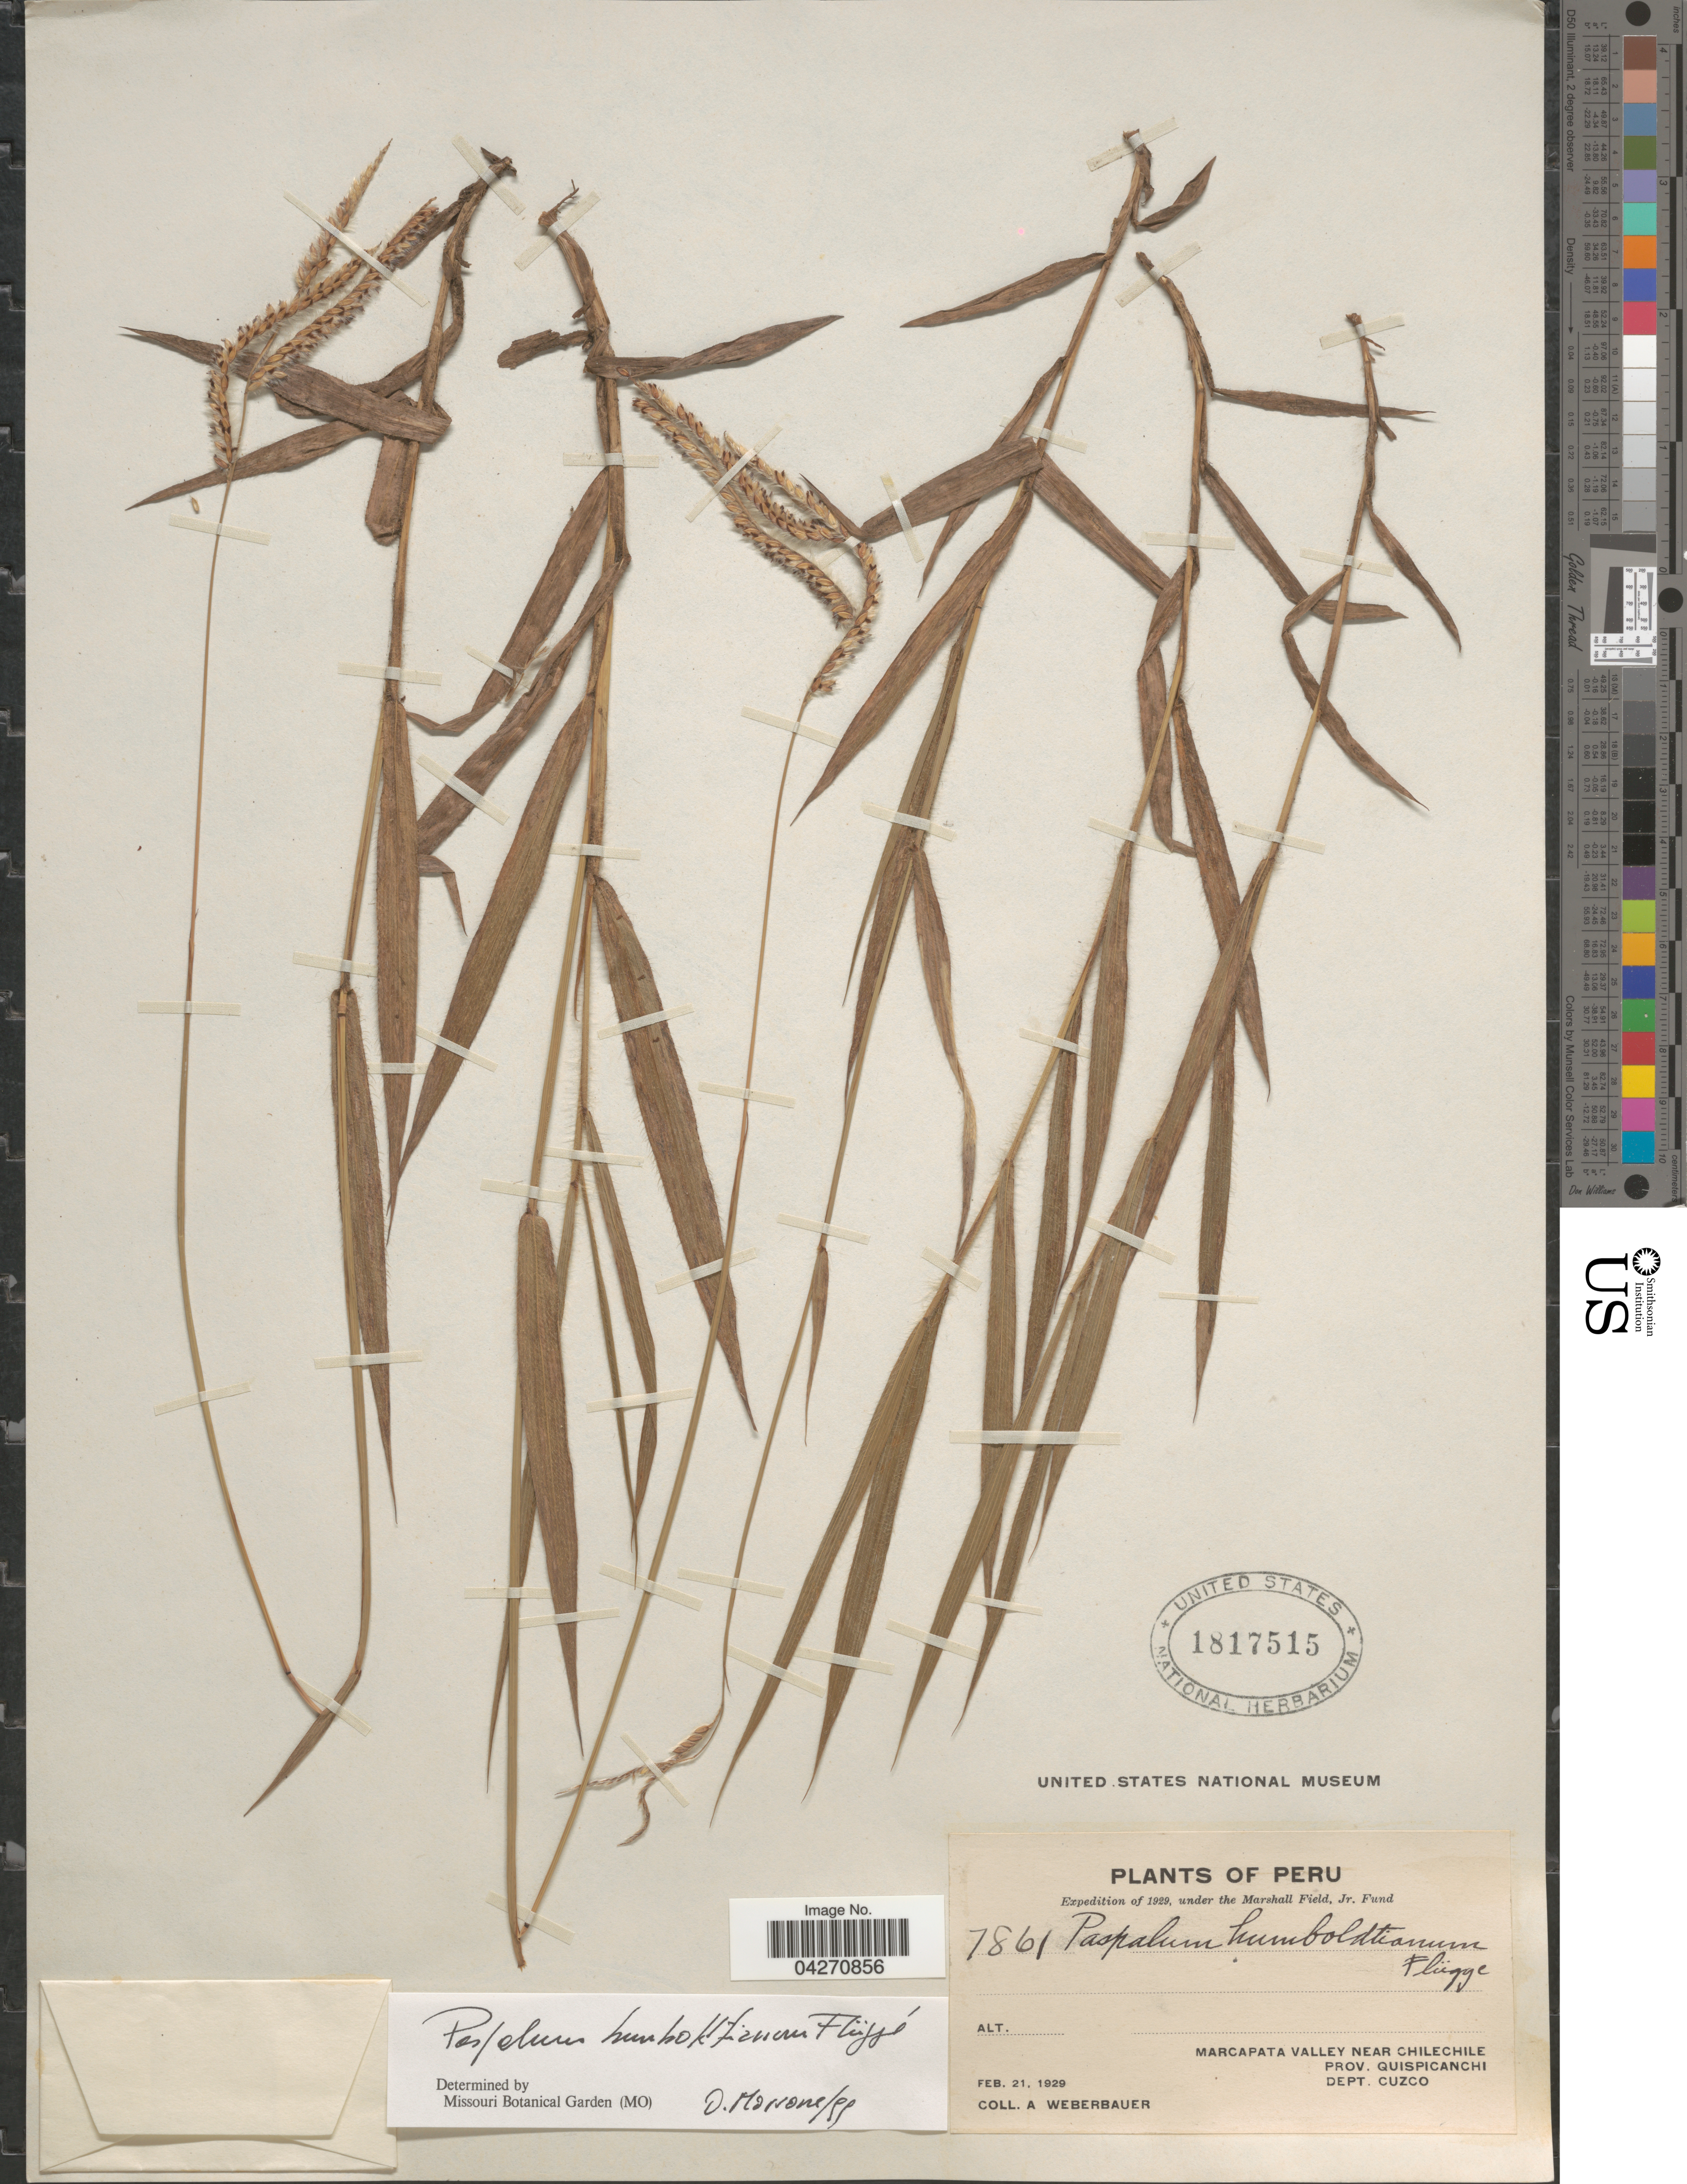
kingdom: Plantae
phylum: Tracheophyta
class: Liliopsida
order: Poales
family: Poaceae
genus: Paspalum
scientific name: Paspalum humboldtianum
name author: Flüggé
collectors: A. Weberbauer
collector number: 7861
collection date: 1929-02-21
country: Peru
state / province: Cusco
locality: Expedition of 1929. Marcapata Valley Near Chilchile. Prov. Quispicanchi. Dept. Cuzco.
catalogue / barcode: US 1817515